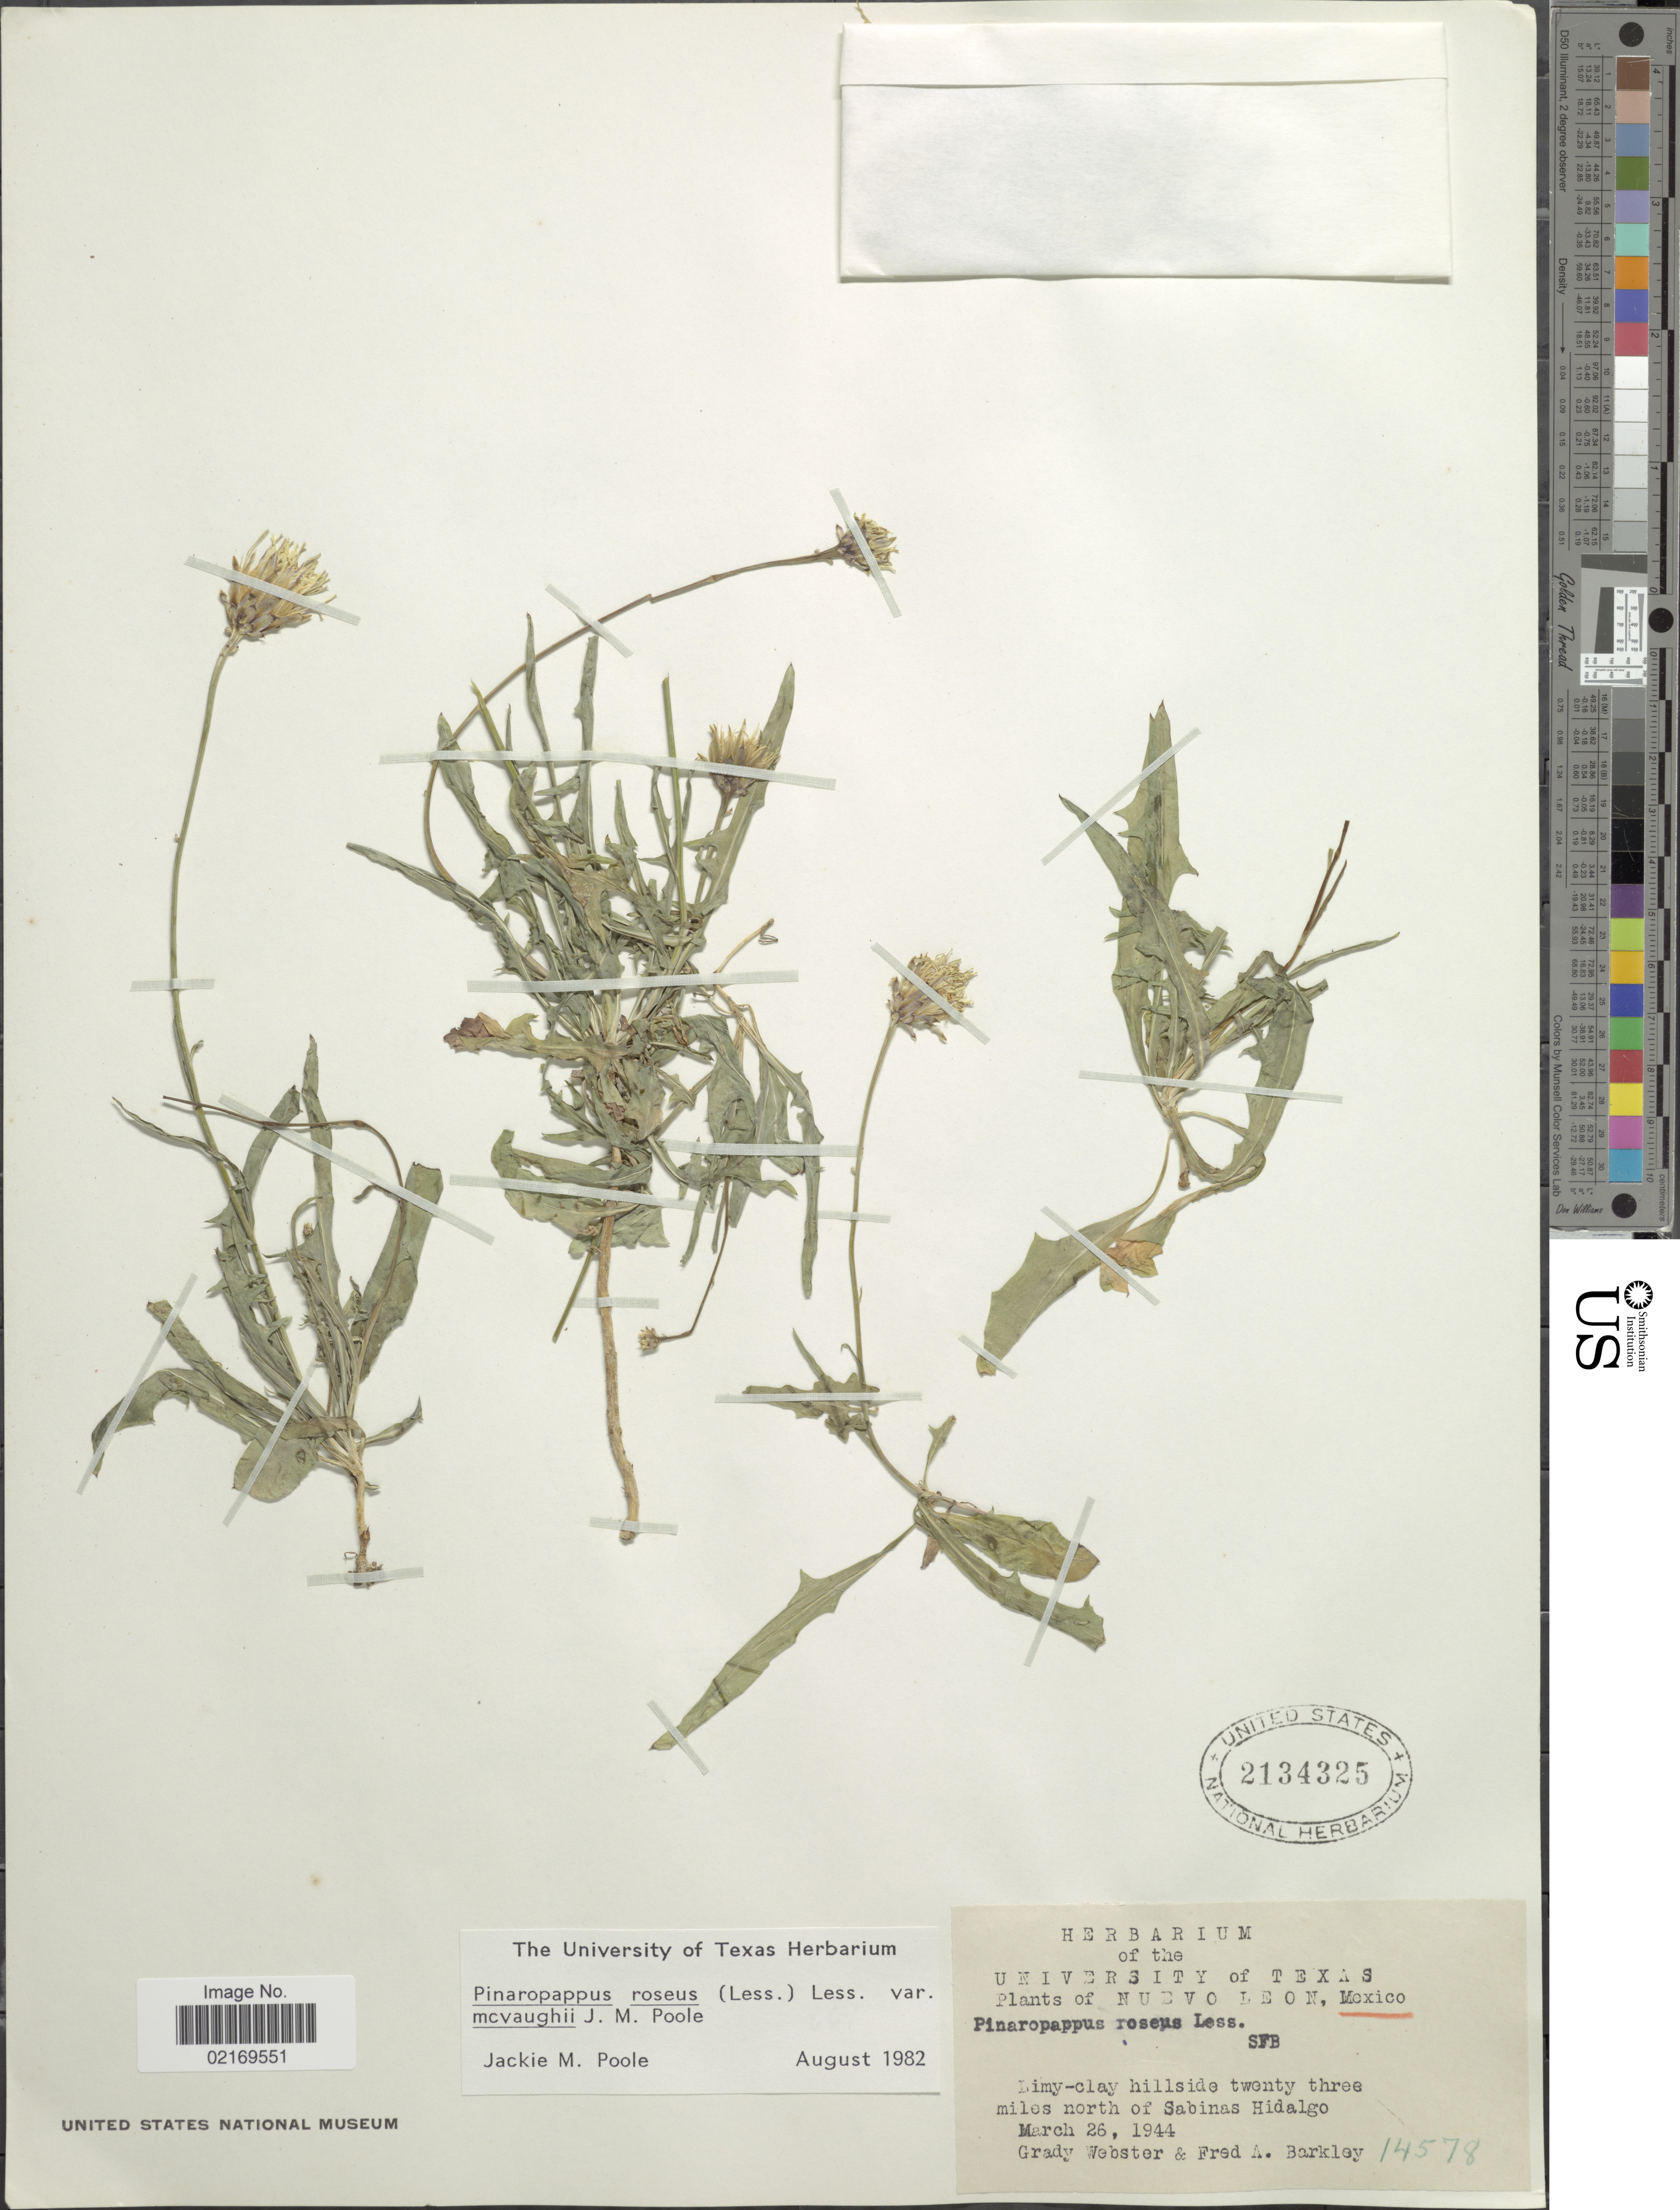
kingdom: Plantae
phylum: Tracheophyta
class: Magnoliopsida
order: Asterales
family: Asteraceae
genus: Pinaropappus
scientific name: Pinaropappus roseus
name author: Less.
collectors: G. L. Webster & F. A. Barkley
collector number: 14578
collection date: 1944-03-26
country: Mexico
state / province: Nuevo León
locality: Limy-clay hillside twenty three miles north of Sabinas Hidalgo.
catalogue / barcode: US 2134325